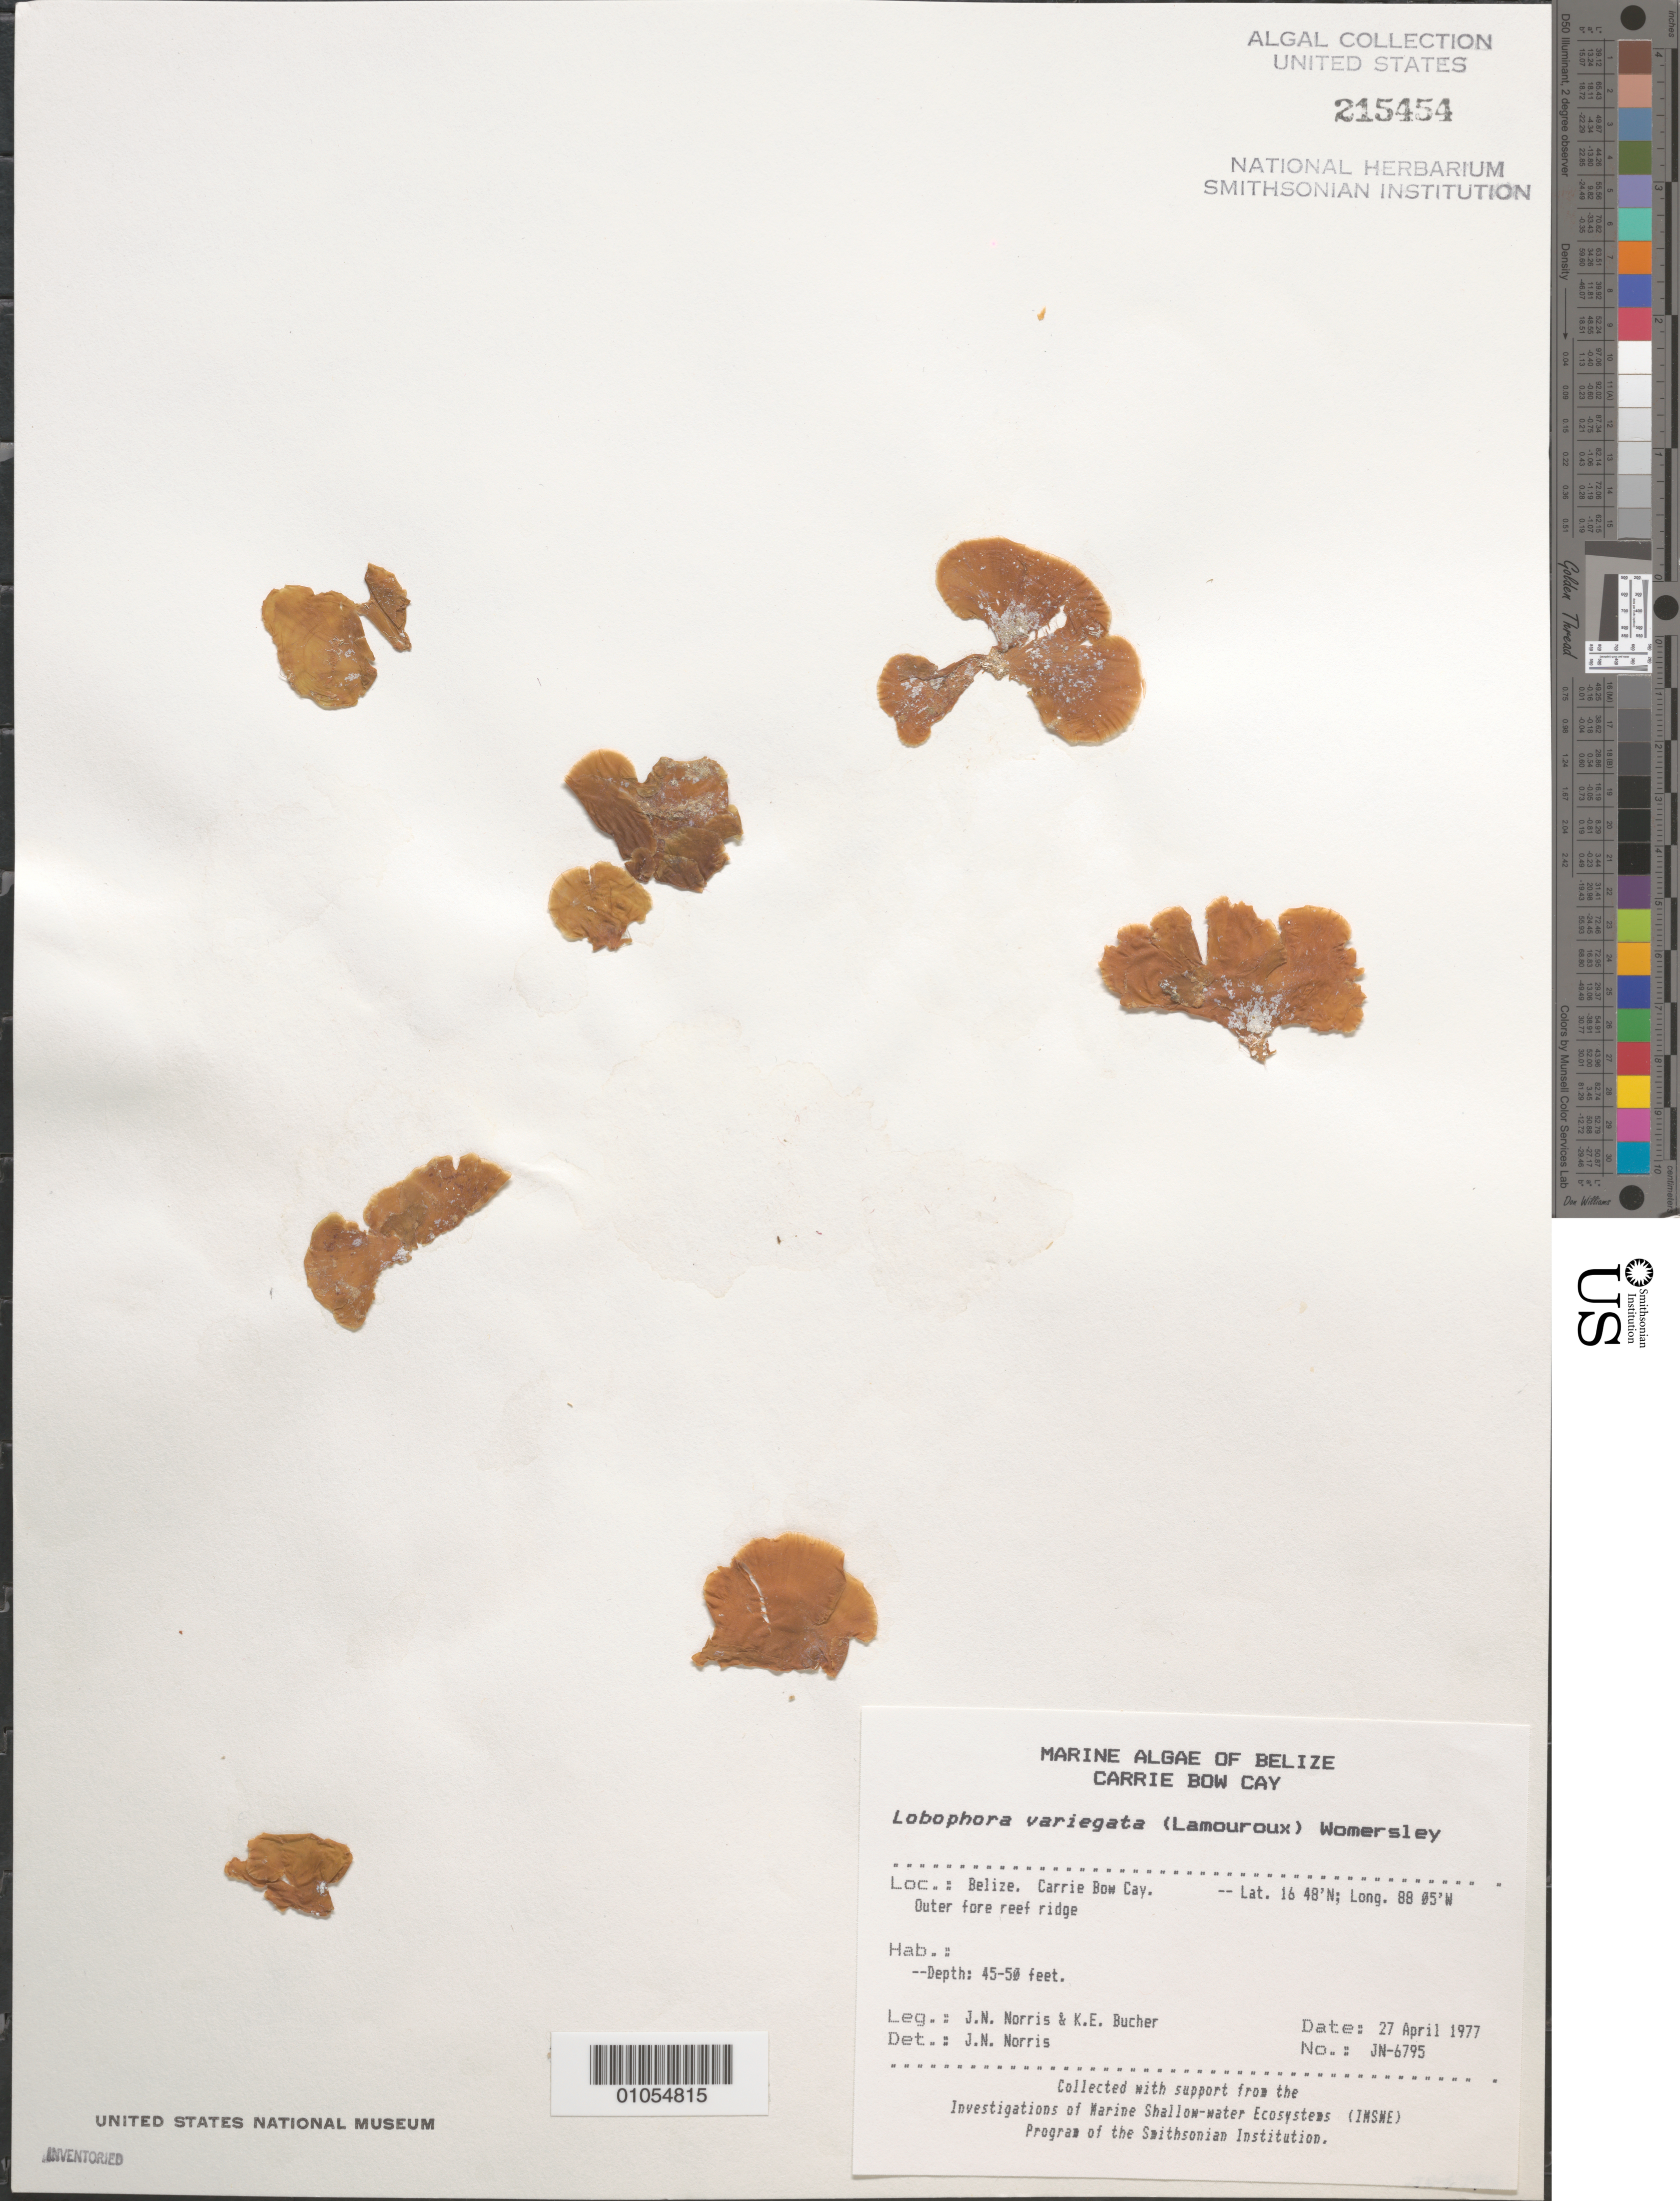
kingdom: Chromista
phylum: Ochrophyta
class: Phaeophyceae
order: Dictyotales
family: Dictyotaceae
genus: Lobophora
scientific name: Lobophora variegata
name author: (J.V.Lamouroux) Womersley & E.C. Oliveira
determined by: Norris, James N.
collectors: J. N. Norris & K. E. Bucher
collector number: JN-6795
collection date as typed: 27 Apr 1977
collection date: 1977-04-27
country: Belize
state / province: Stann Creek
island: Carrie Bow Cay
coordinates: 16 48'N, 88 05'W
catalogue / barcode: US 215454